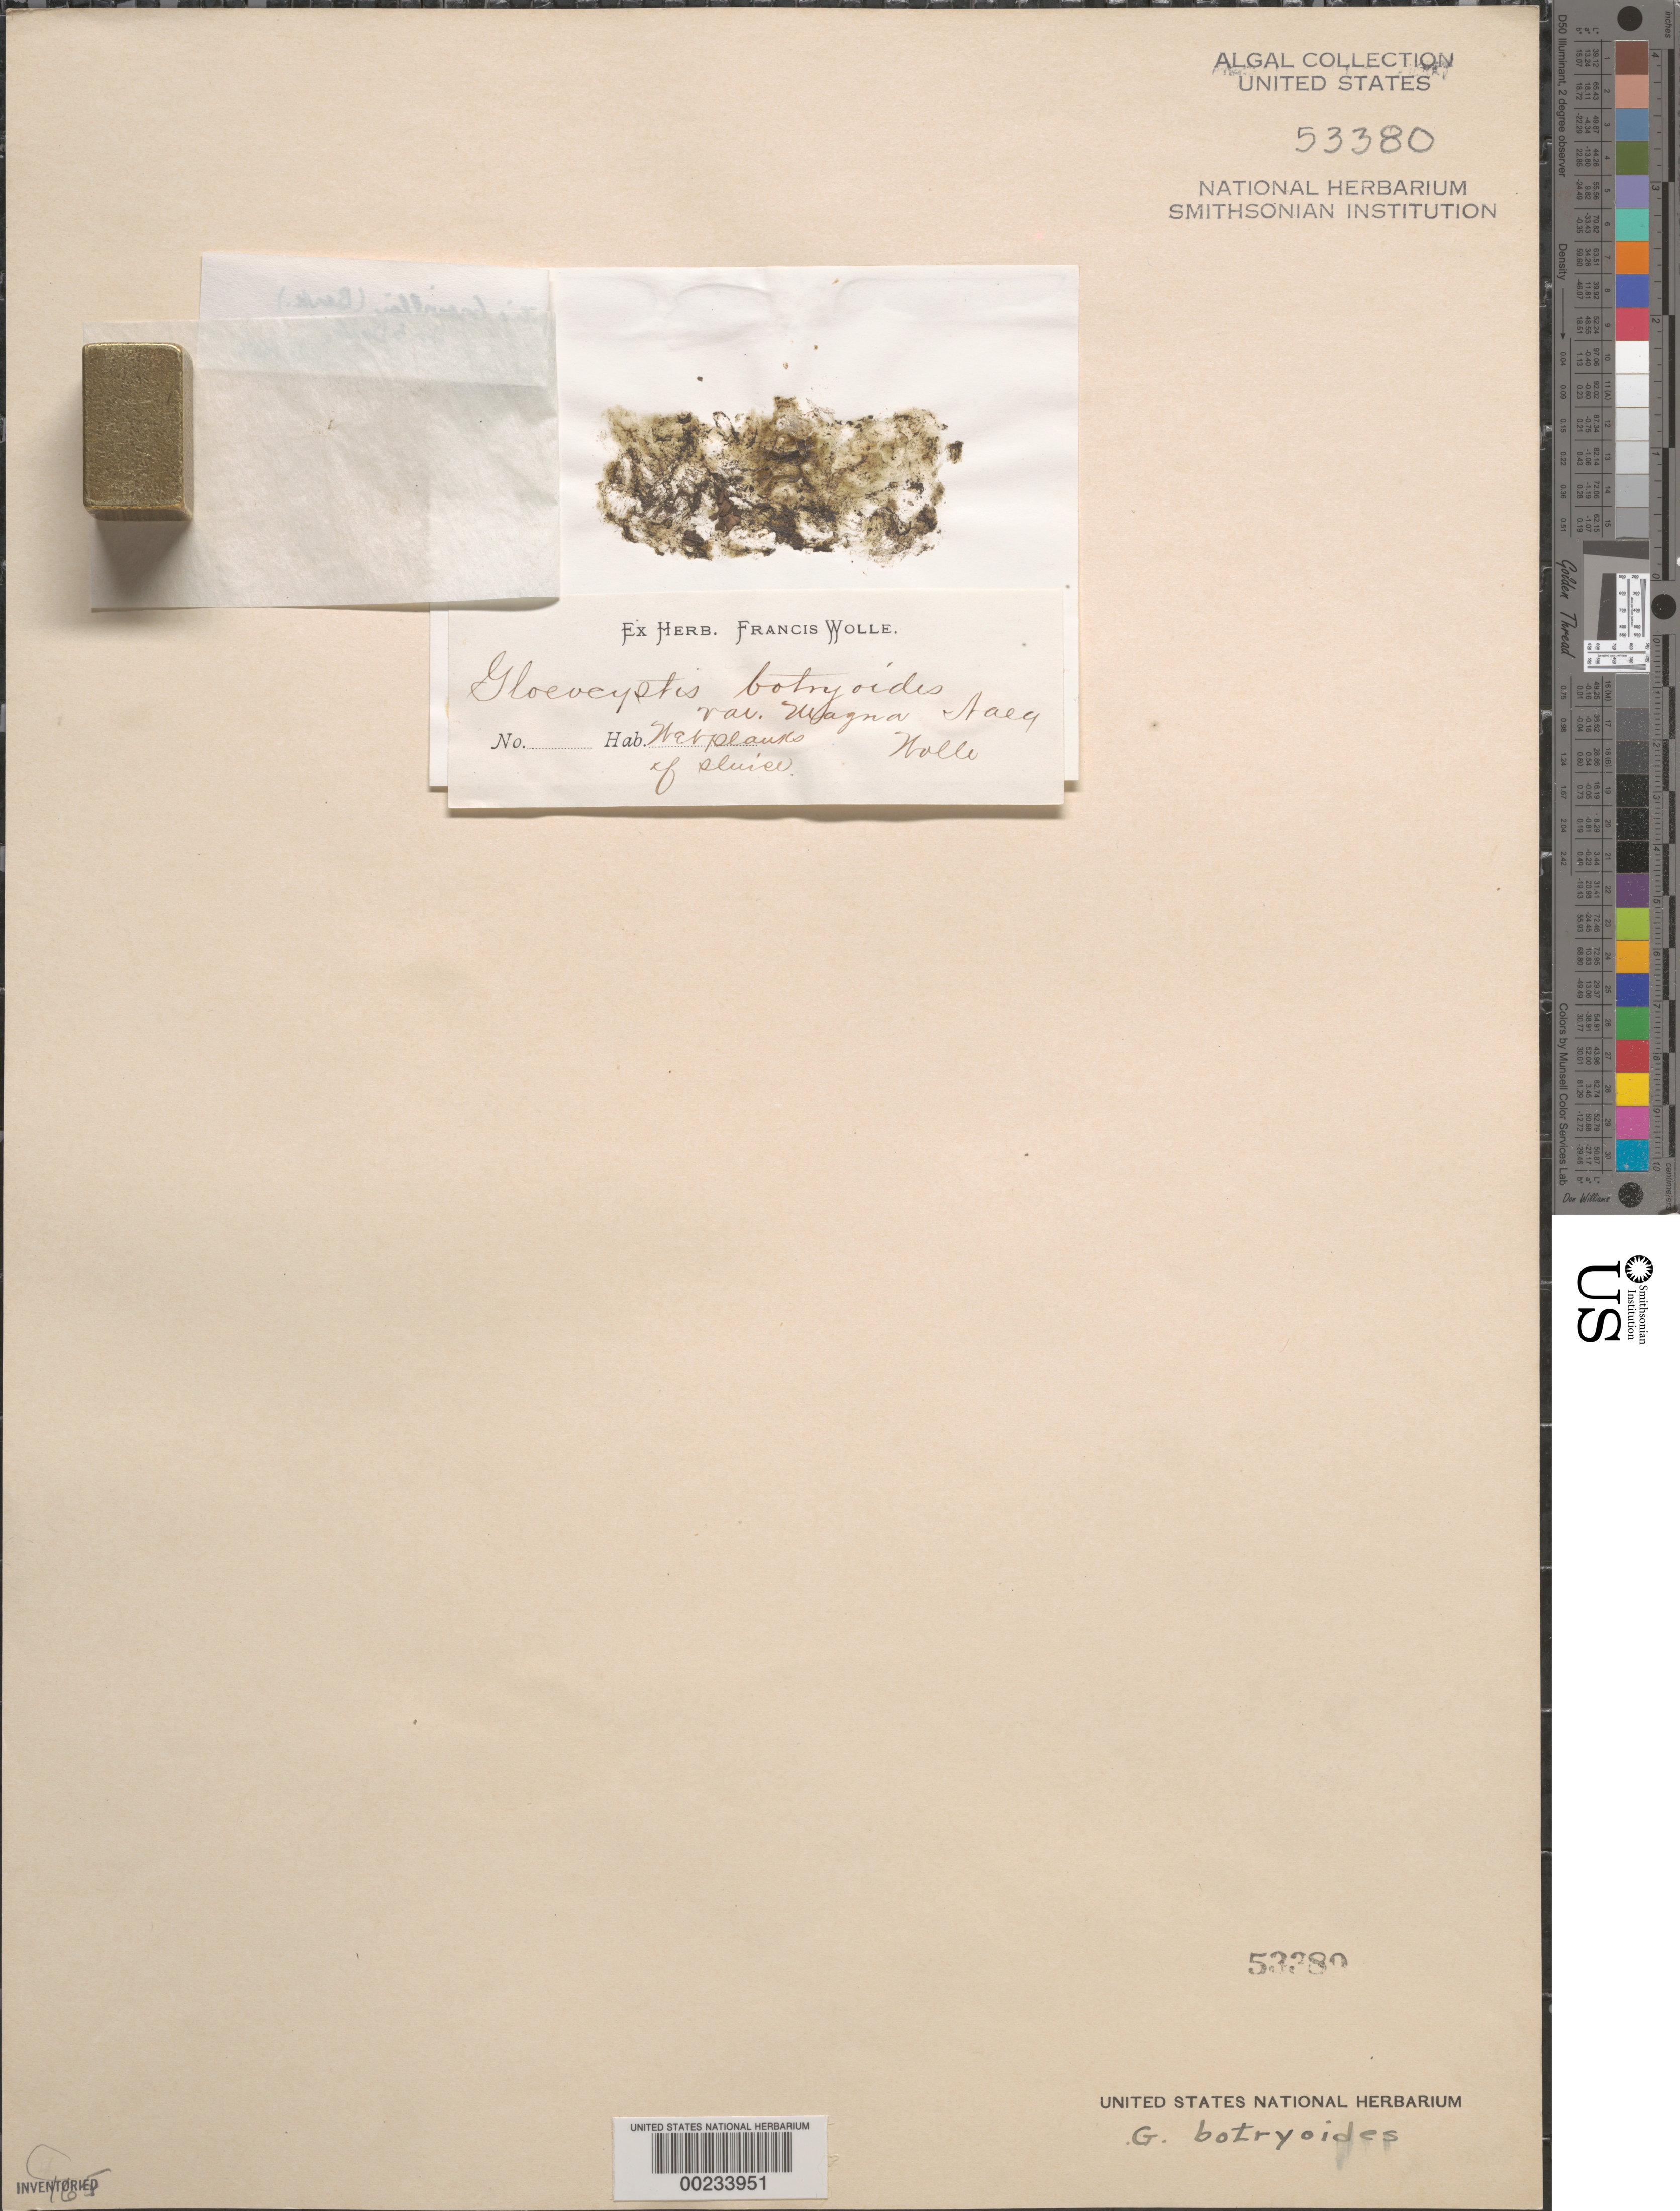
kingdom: Bacteria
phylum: Cyanobacteria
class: Cyanobacteriia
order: Synechococcales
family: Merismopediaceae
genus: Aphanocapsa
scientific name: Aphanocapsa grevillei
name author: (M.J. Berkeley) Rabenh.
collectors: F. Wolle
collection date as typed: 18--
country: United States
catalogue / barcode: US 53380